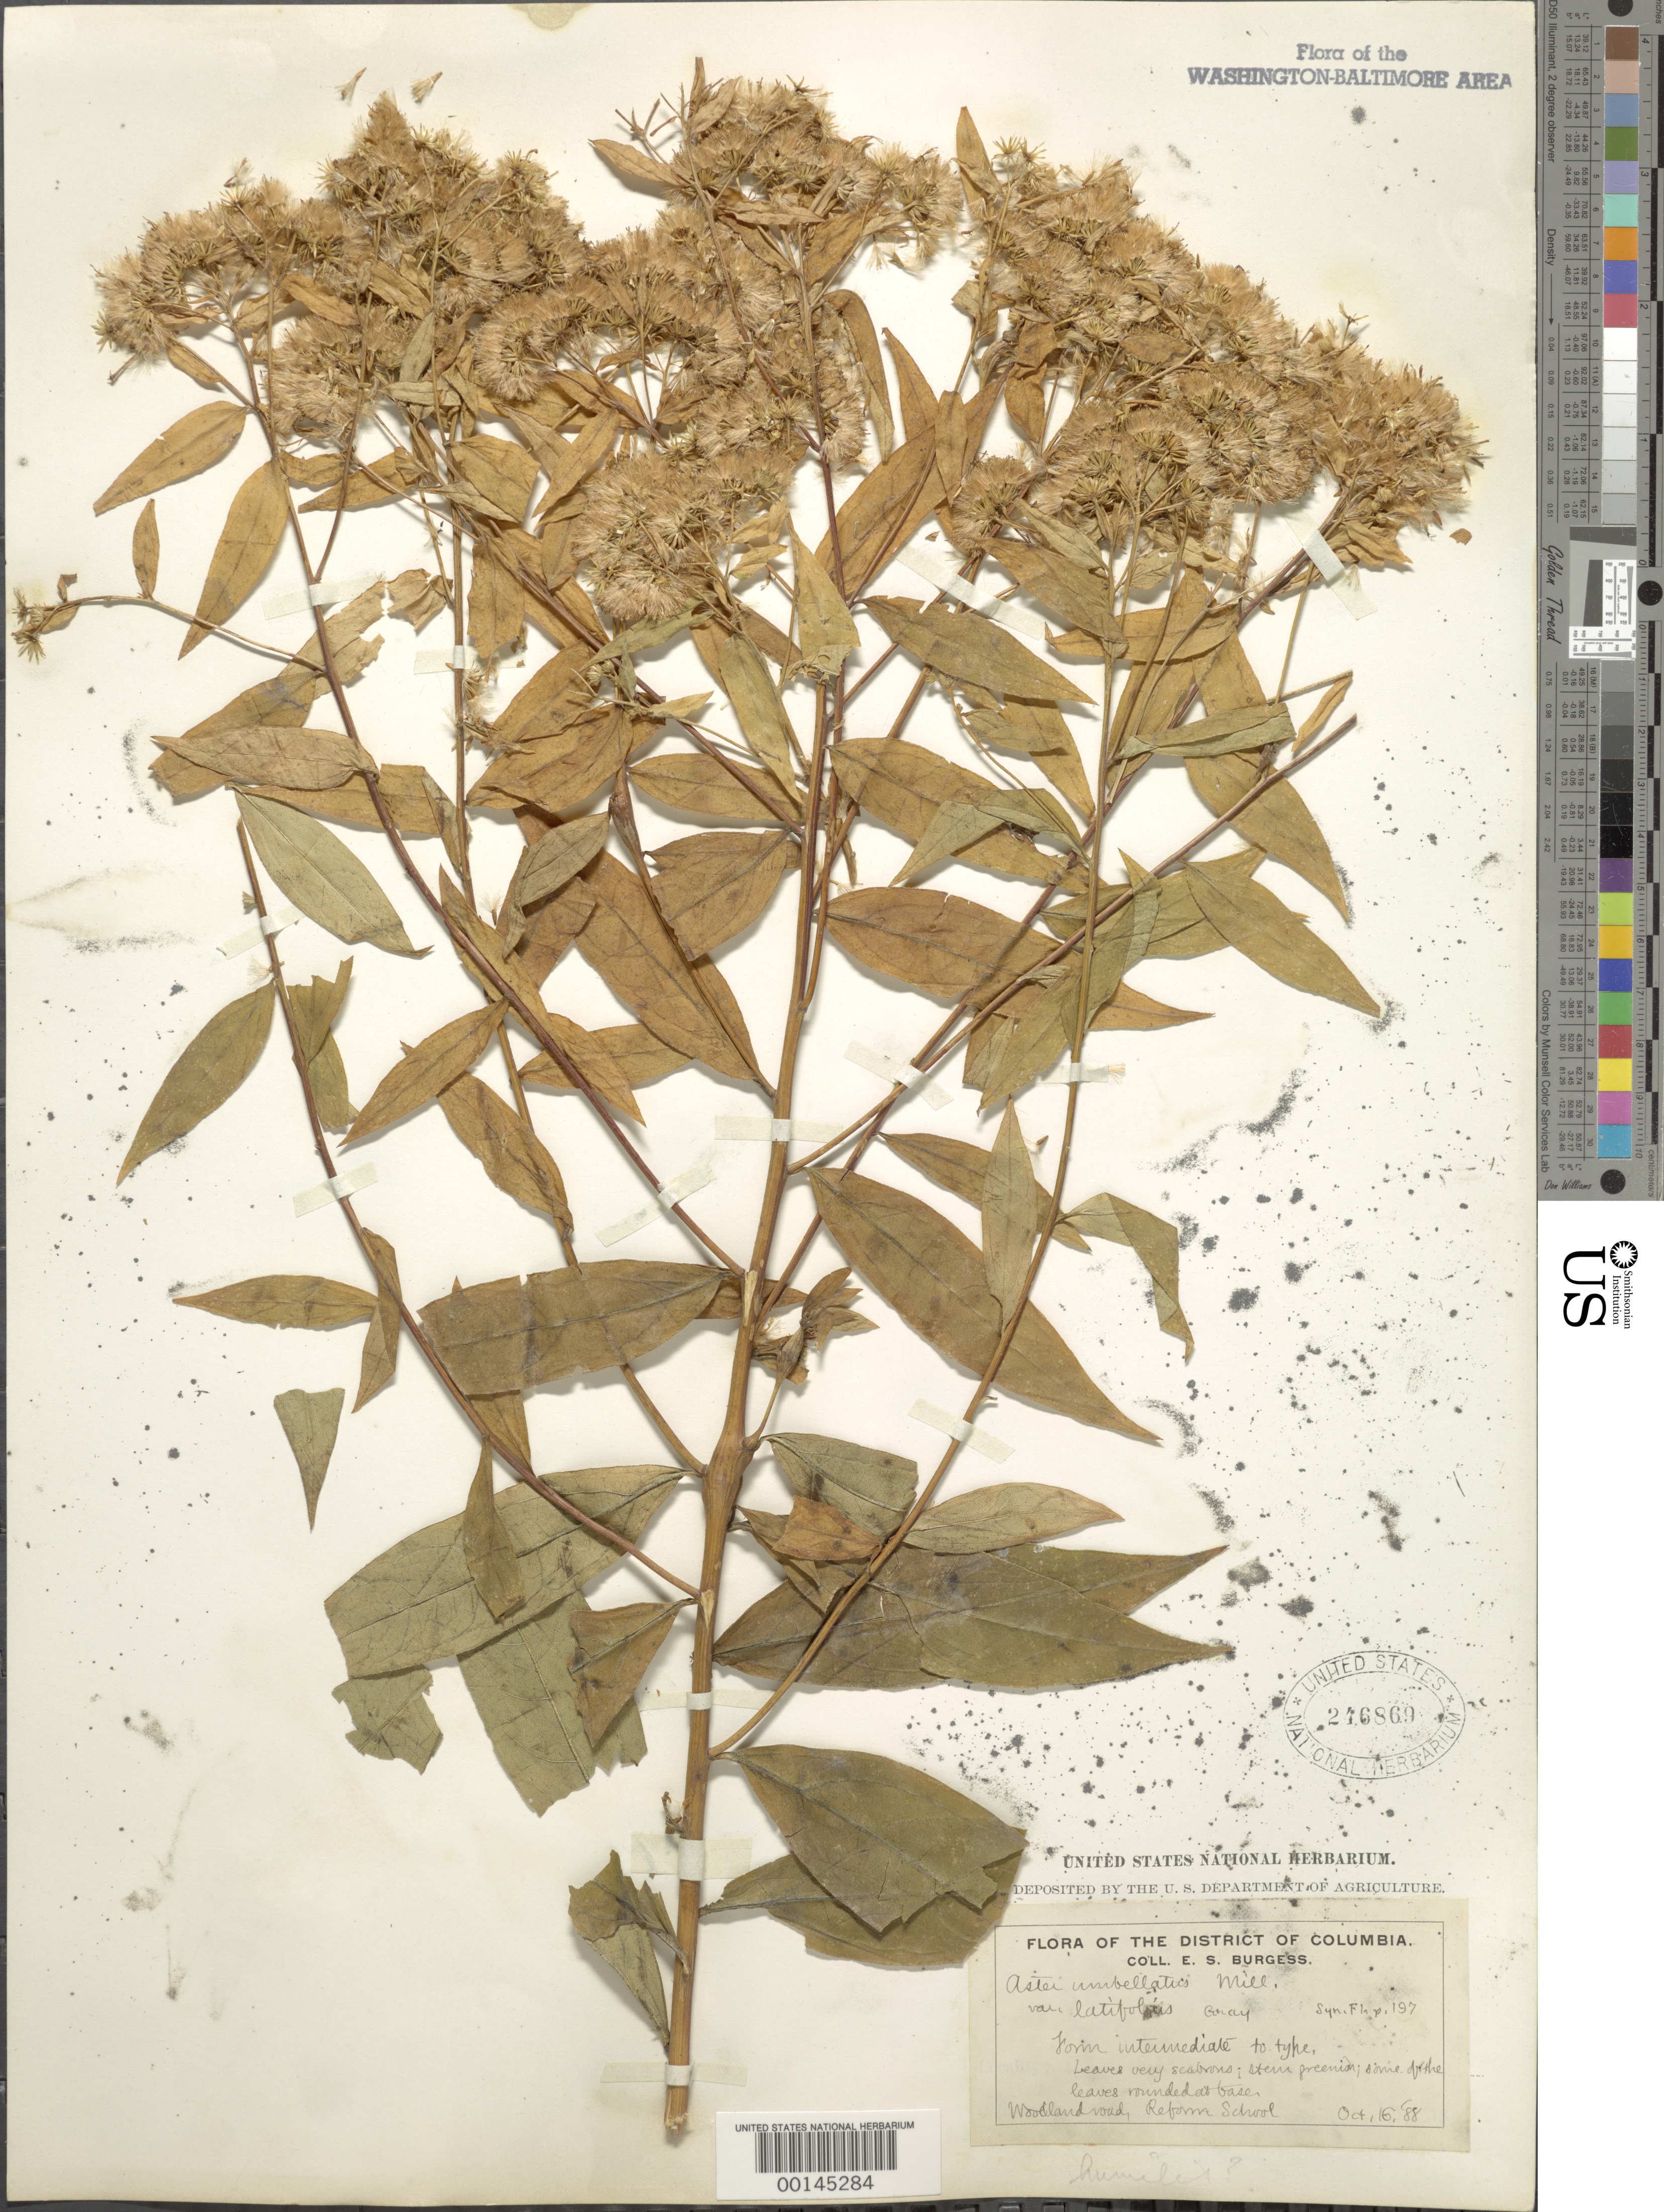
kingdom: Plantae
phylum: Tracheophyta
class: Magnoliopsida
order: Asterales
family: Asteraceae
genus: Doellingeria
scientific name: Doellingeria umbellata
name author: (Mill.) Nees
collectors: E. Burgess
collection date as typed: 16 Oct 1888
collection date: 1888-10-16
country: United States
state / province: District of Columbia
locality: Reform School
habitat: Woodland road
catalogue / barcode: US 246869